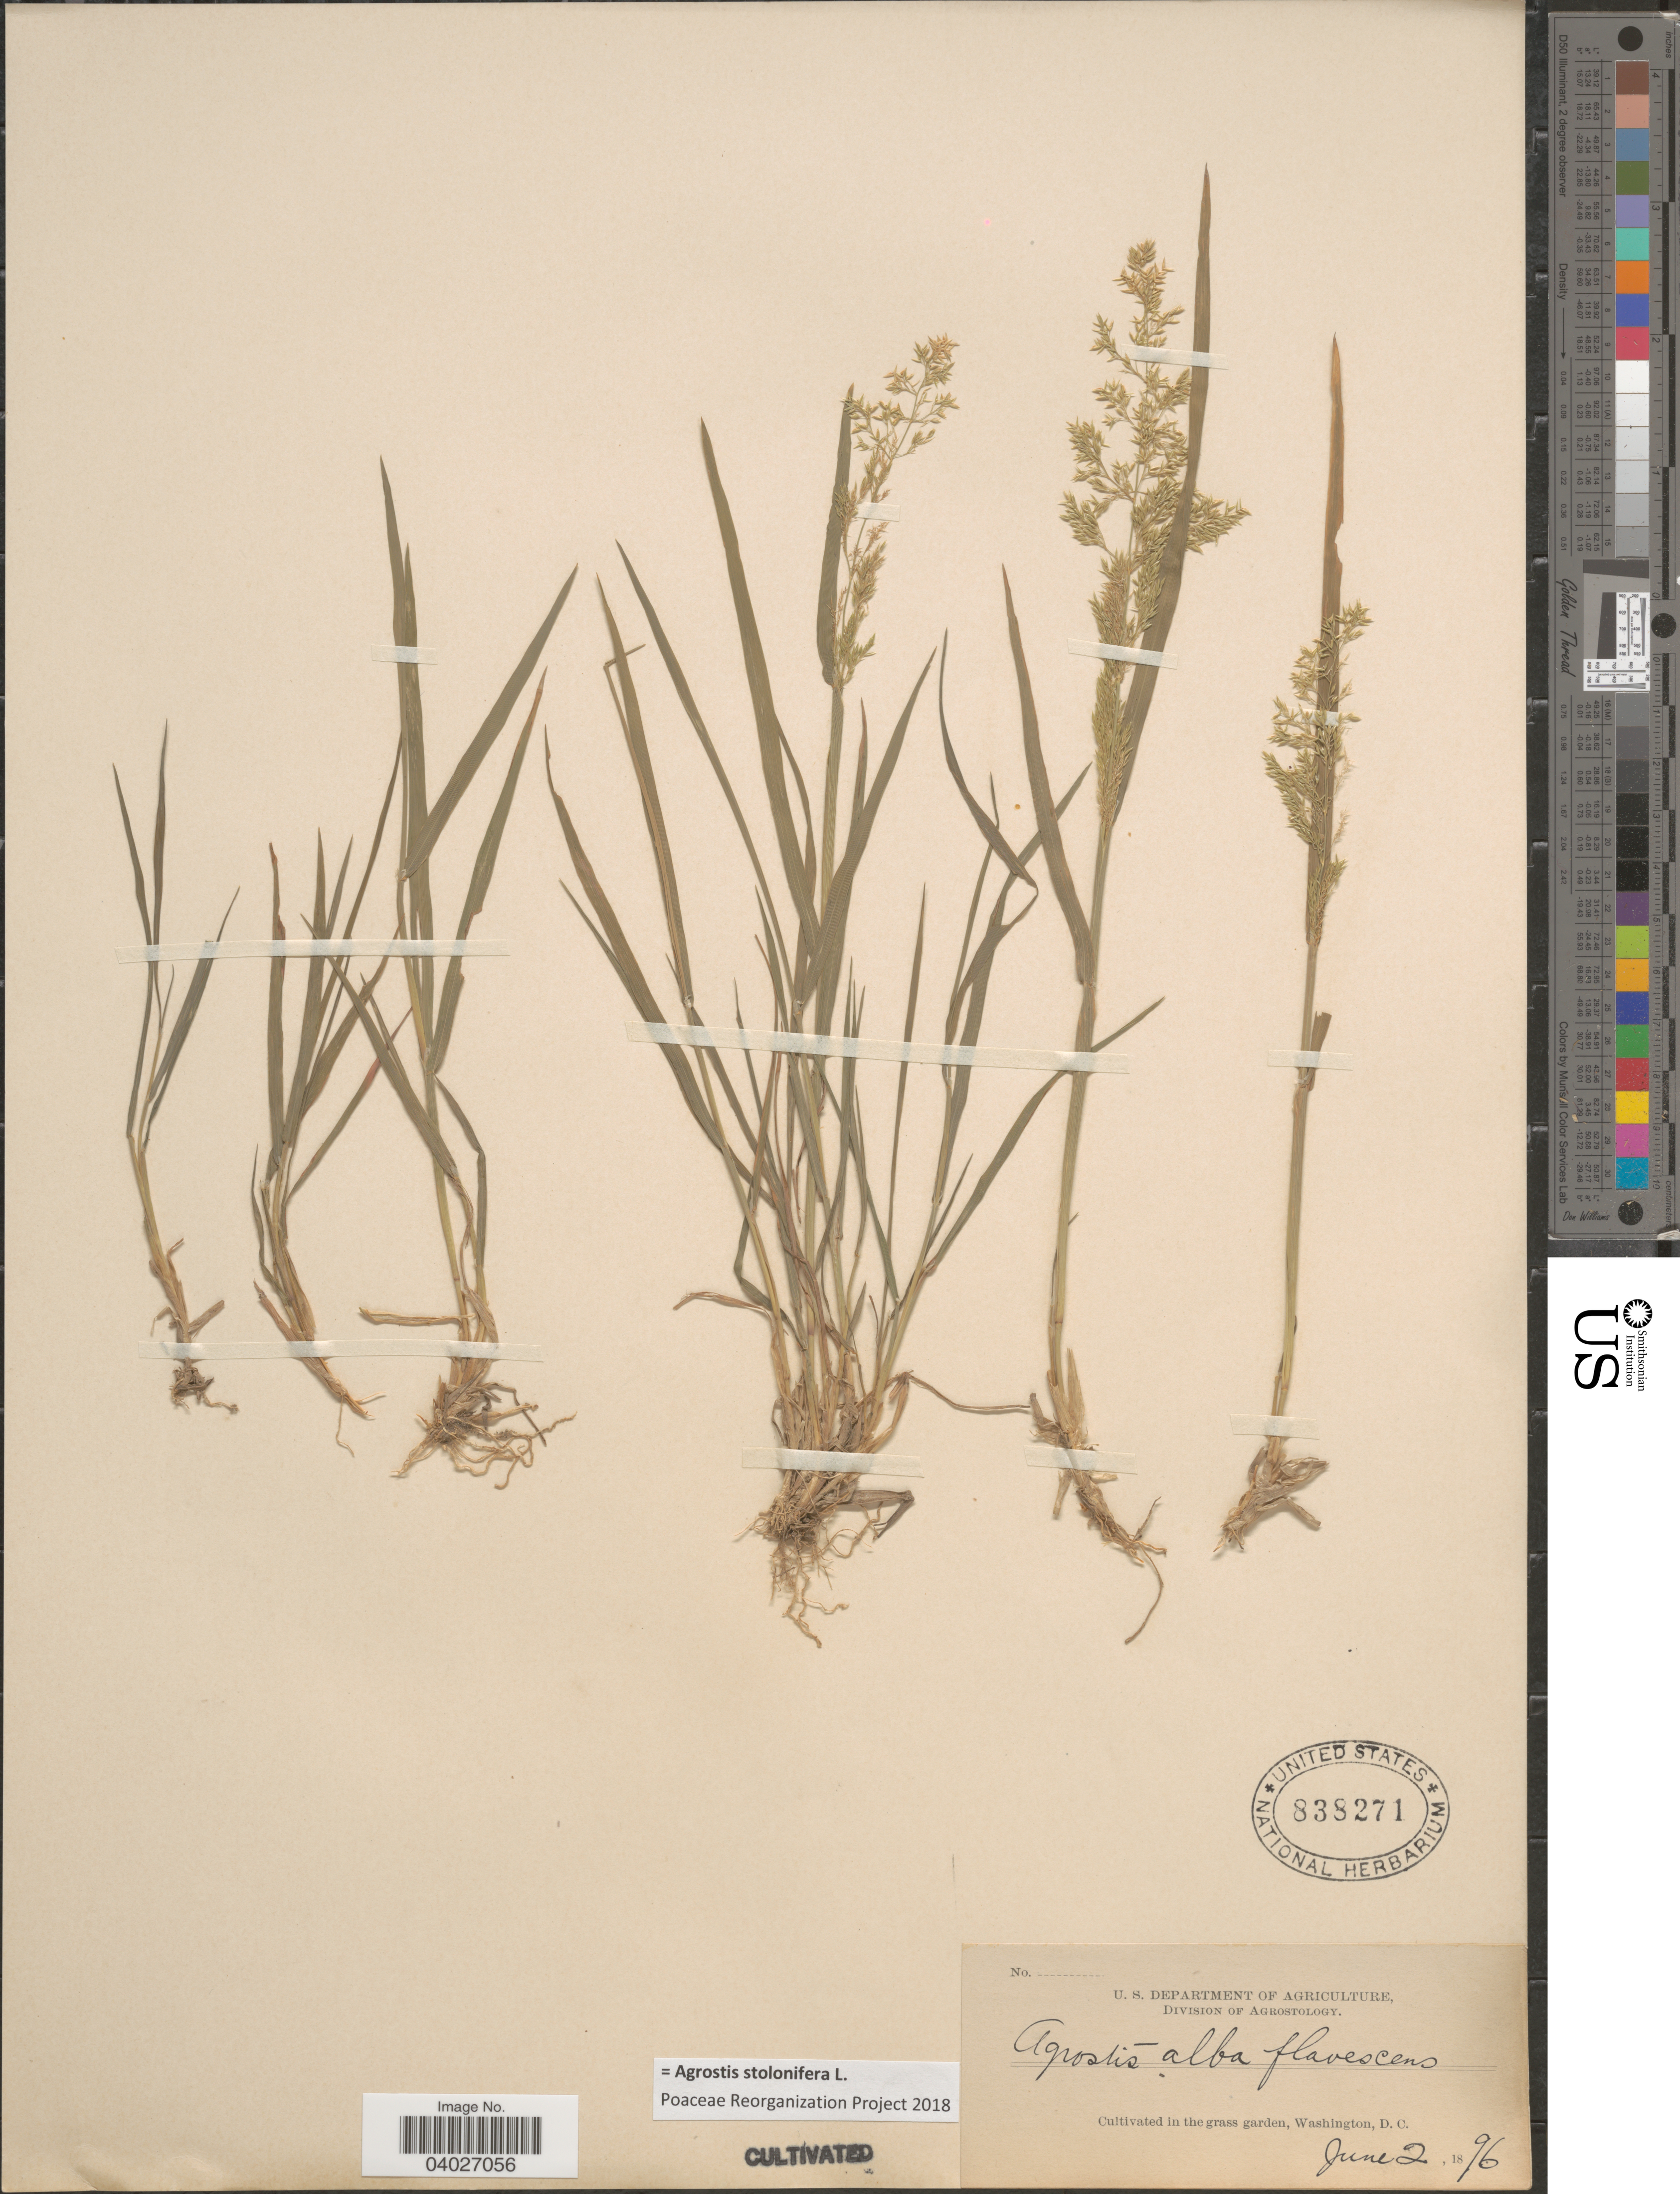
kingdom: Plantae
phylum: Tracheophyta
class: Liliopsida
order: Poales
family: Poaceae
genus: Agrostis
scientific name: Agrostis stolonifera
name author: L.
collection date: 1896-06-02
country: United States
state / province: District of Columbia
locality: In the grass garden, Washington, D. C.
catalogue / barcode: US 838271